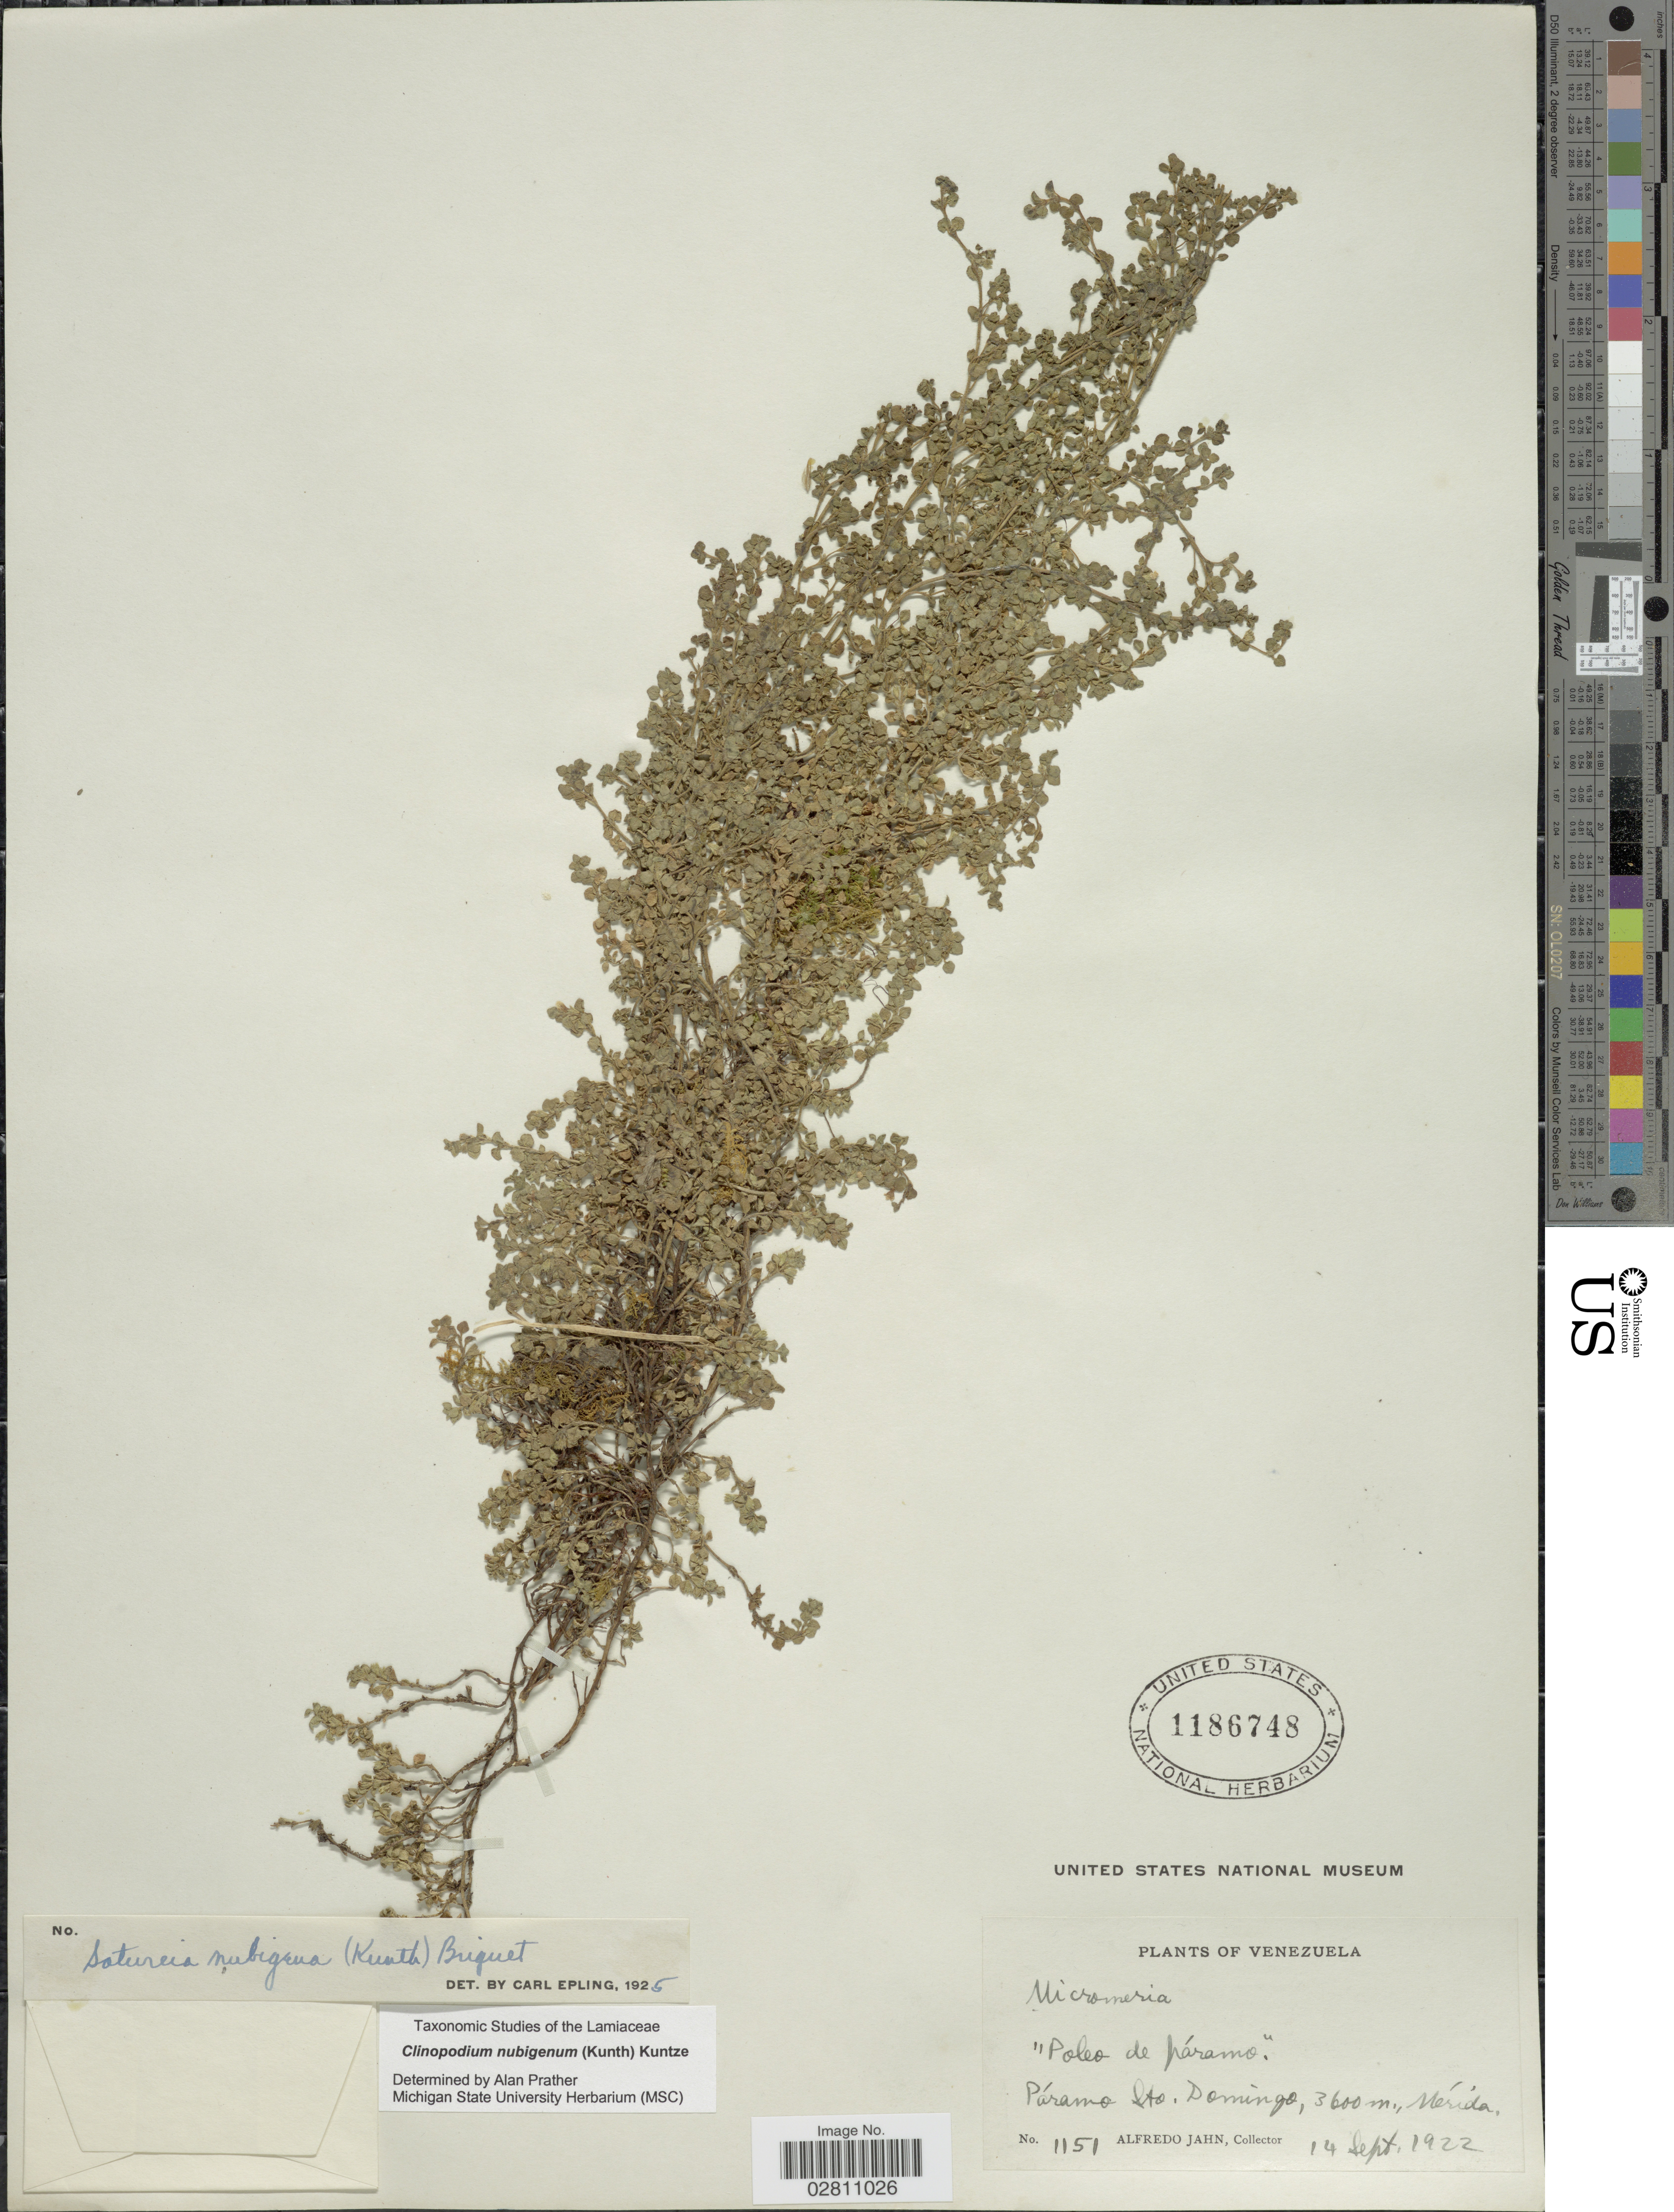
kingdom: Plantae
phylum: Tracheophyta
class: Magnoliopsida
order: Lamiales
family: Lamiaceae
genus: Clinopodium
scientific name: Clinopodium nubigenum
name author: (Kunth) Kuntze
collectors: A. Jahn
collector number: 1151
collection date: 1922-09-14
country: Venezuela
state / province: Mérida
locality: Poleo de Páramo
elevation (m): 3600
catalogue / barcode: US 1186748